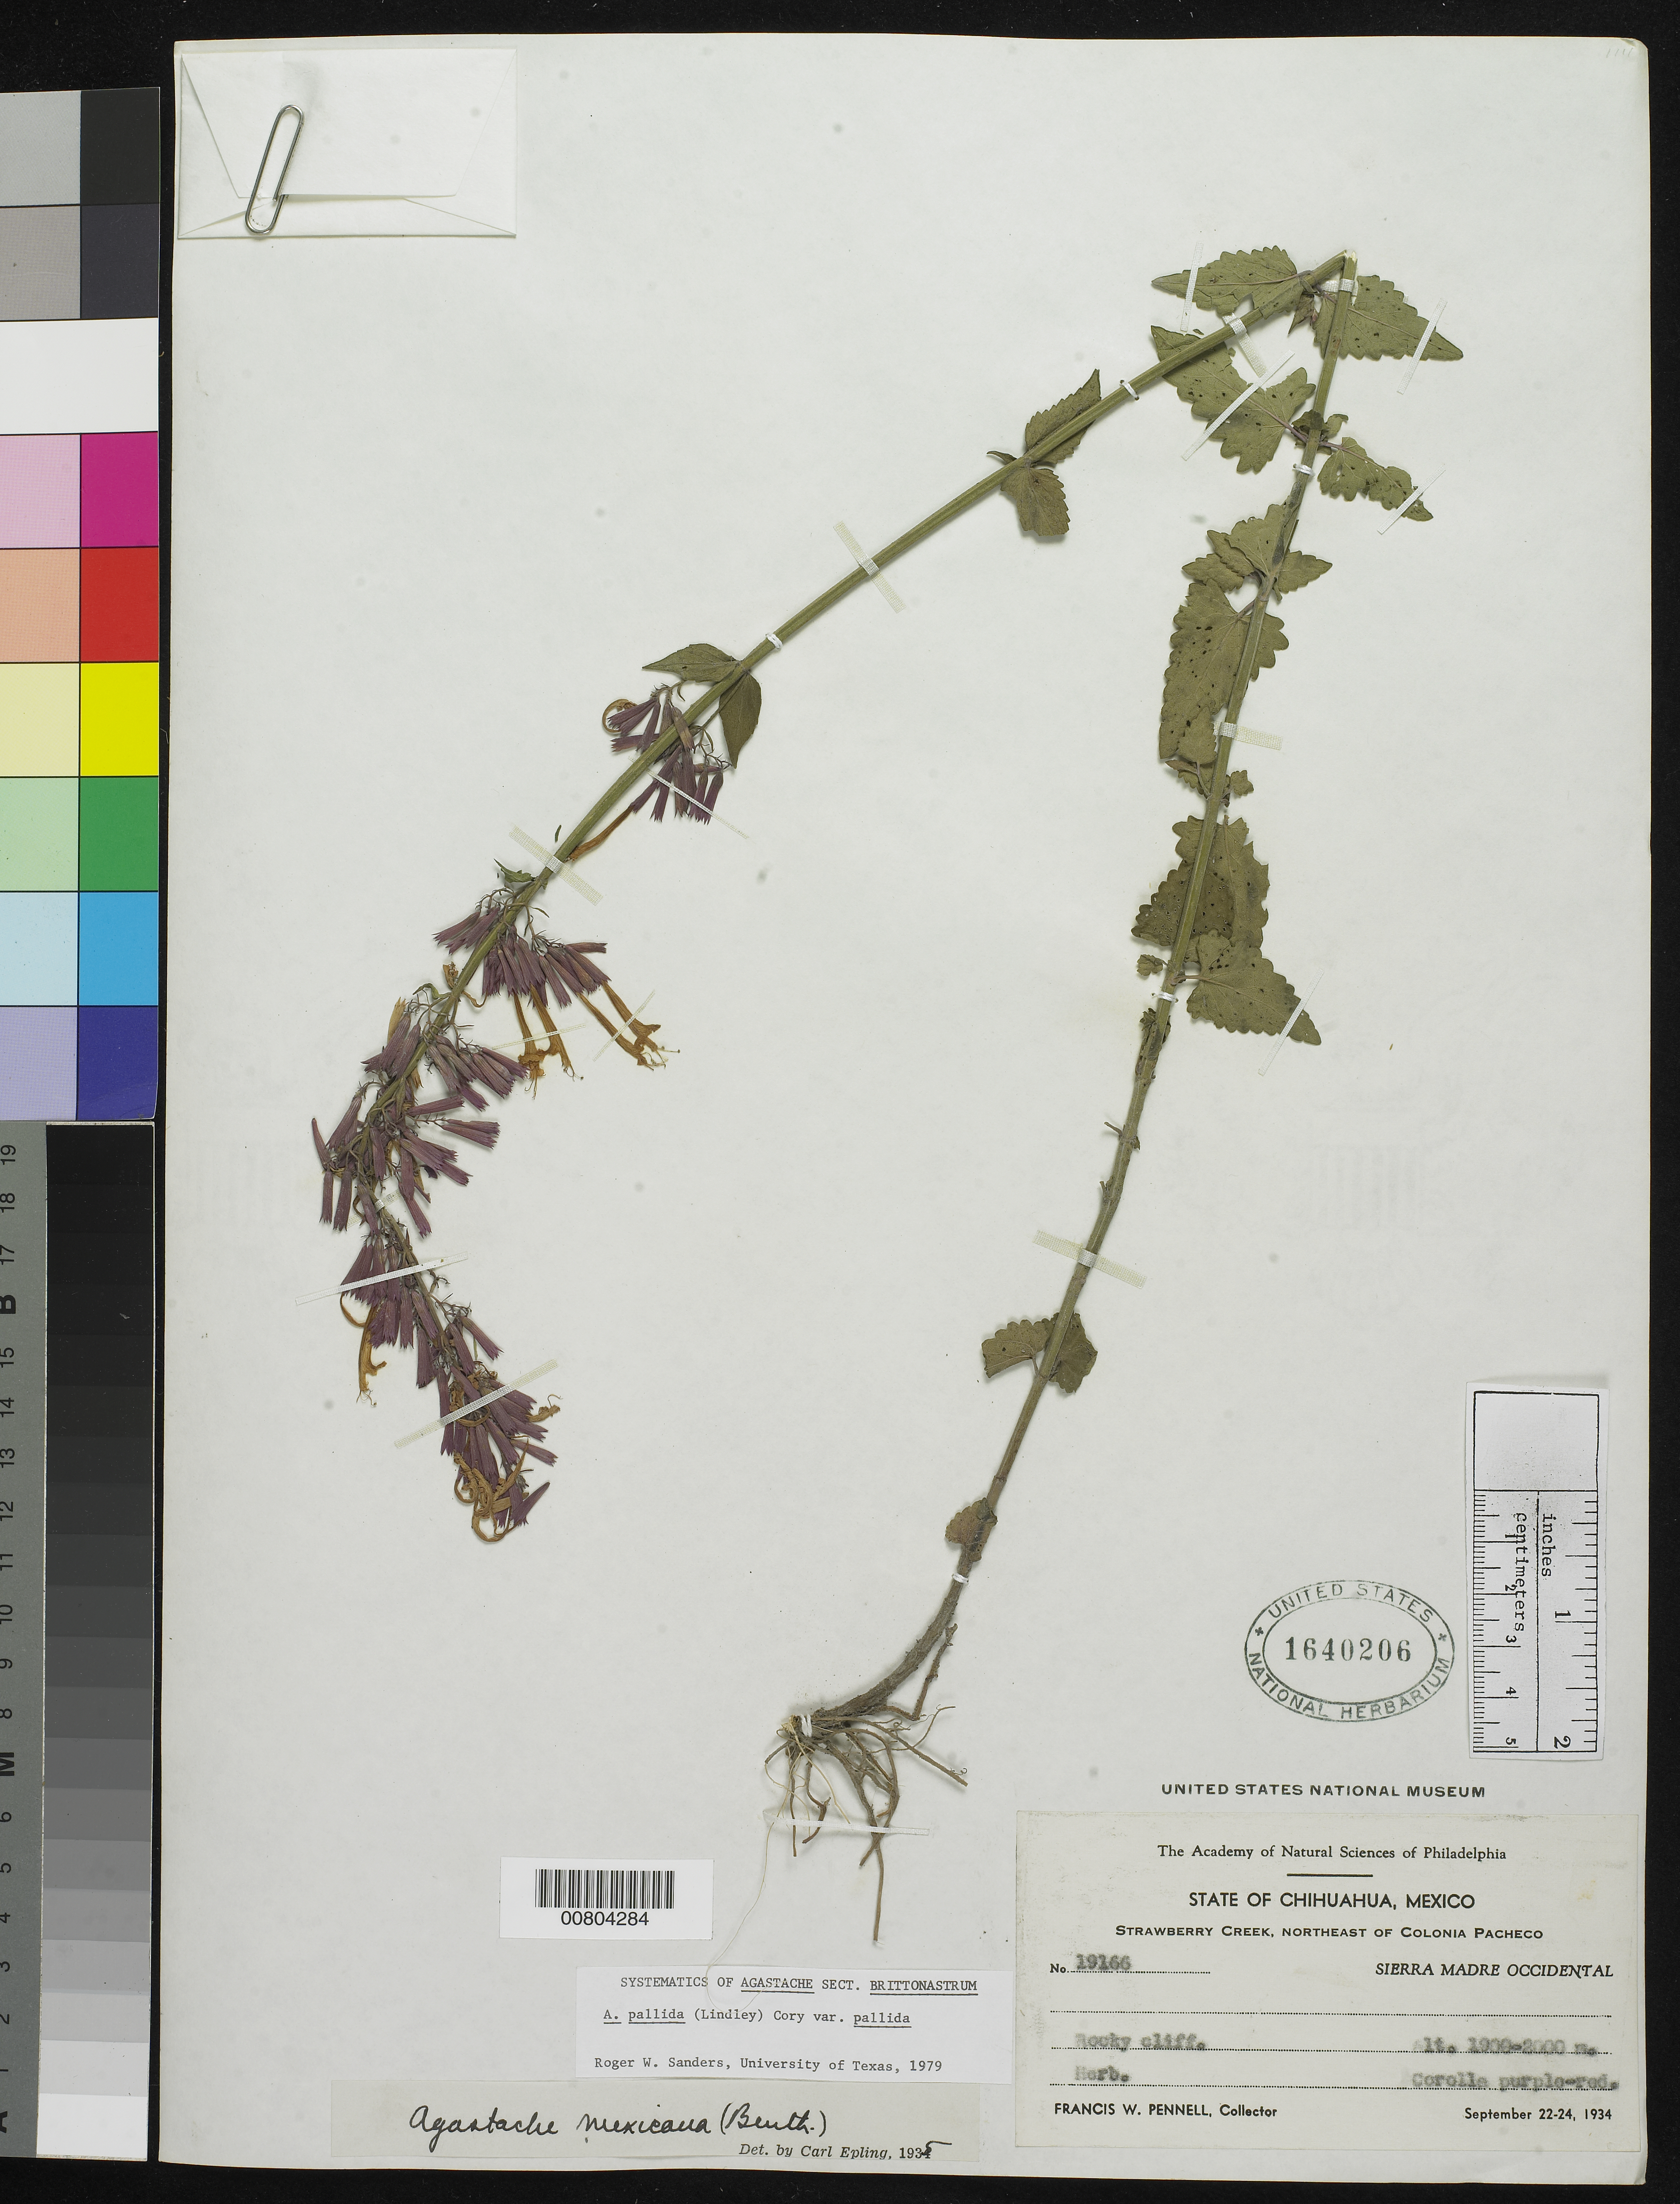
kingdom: Plantae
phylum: Tracheophyta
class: Magnoliopsida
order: Lamiales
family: Lamiaceae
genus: Agastache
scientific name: Agastache pallida var. pallida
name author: (Lindl.) Cory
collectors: F. W. Pennell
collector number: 19166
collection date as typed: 22 Sep 1934 to 24 Sep 1934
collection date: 1934-09-22/1934-09-24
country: Mexico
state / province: Chihuahua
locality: Strawberry Creek, northeast of Colonia Pacheco, Chihuahua. Sierra Madre Occidental.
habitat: Rocky cliff.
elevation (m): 2000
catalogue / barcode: US 1640206